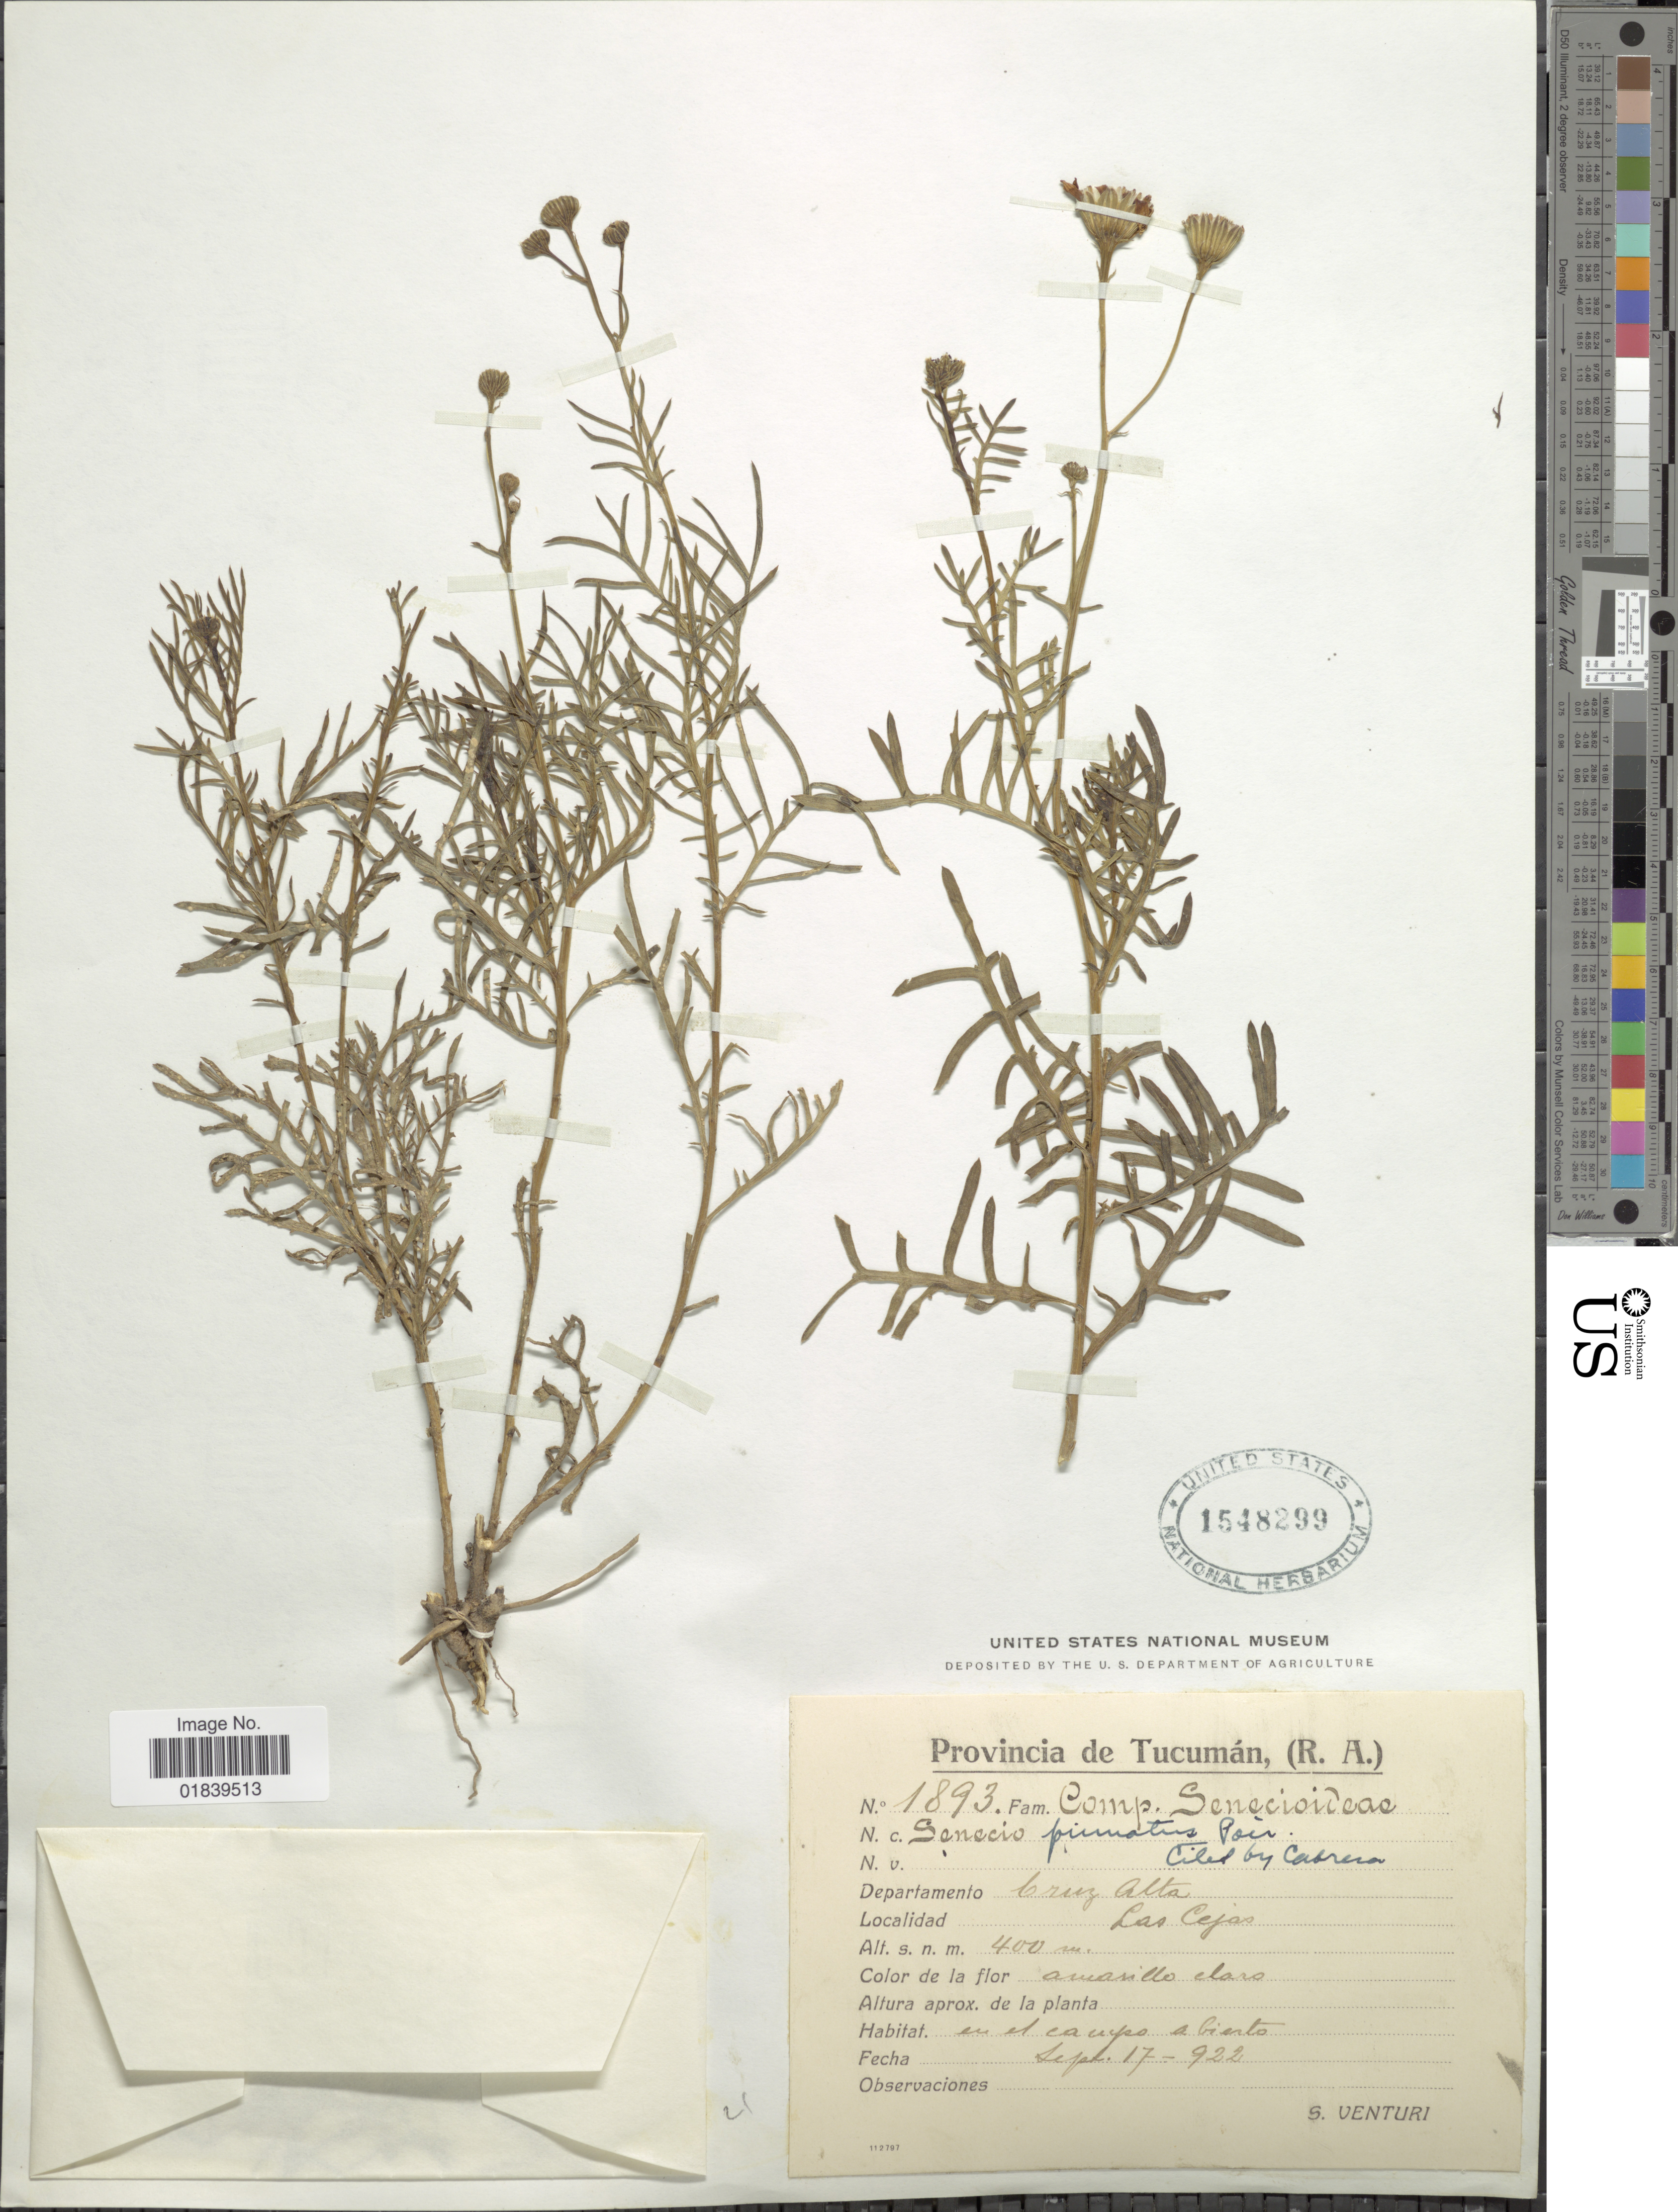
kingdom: Plantae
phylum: Tracheophyta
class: Magnoliopsida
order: Asterales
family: Asteraceae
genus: Senecio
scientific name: Senecio pinnatus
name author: Poir.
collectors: S. Venturi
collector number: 1893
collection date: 1922-09-17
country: Argentina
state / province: Tucuman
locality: Provincia de Tucuman, (R. A. ). Departamento Cruz Alta, Las Cejas.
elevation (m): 400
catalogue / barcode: US 1548299